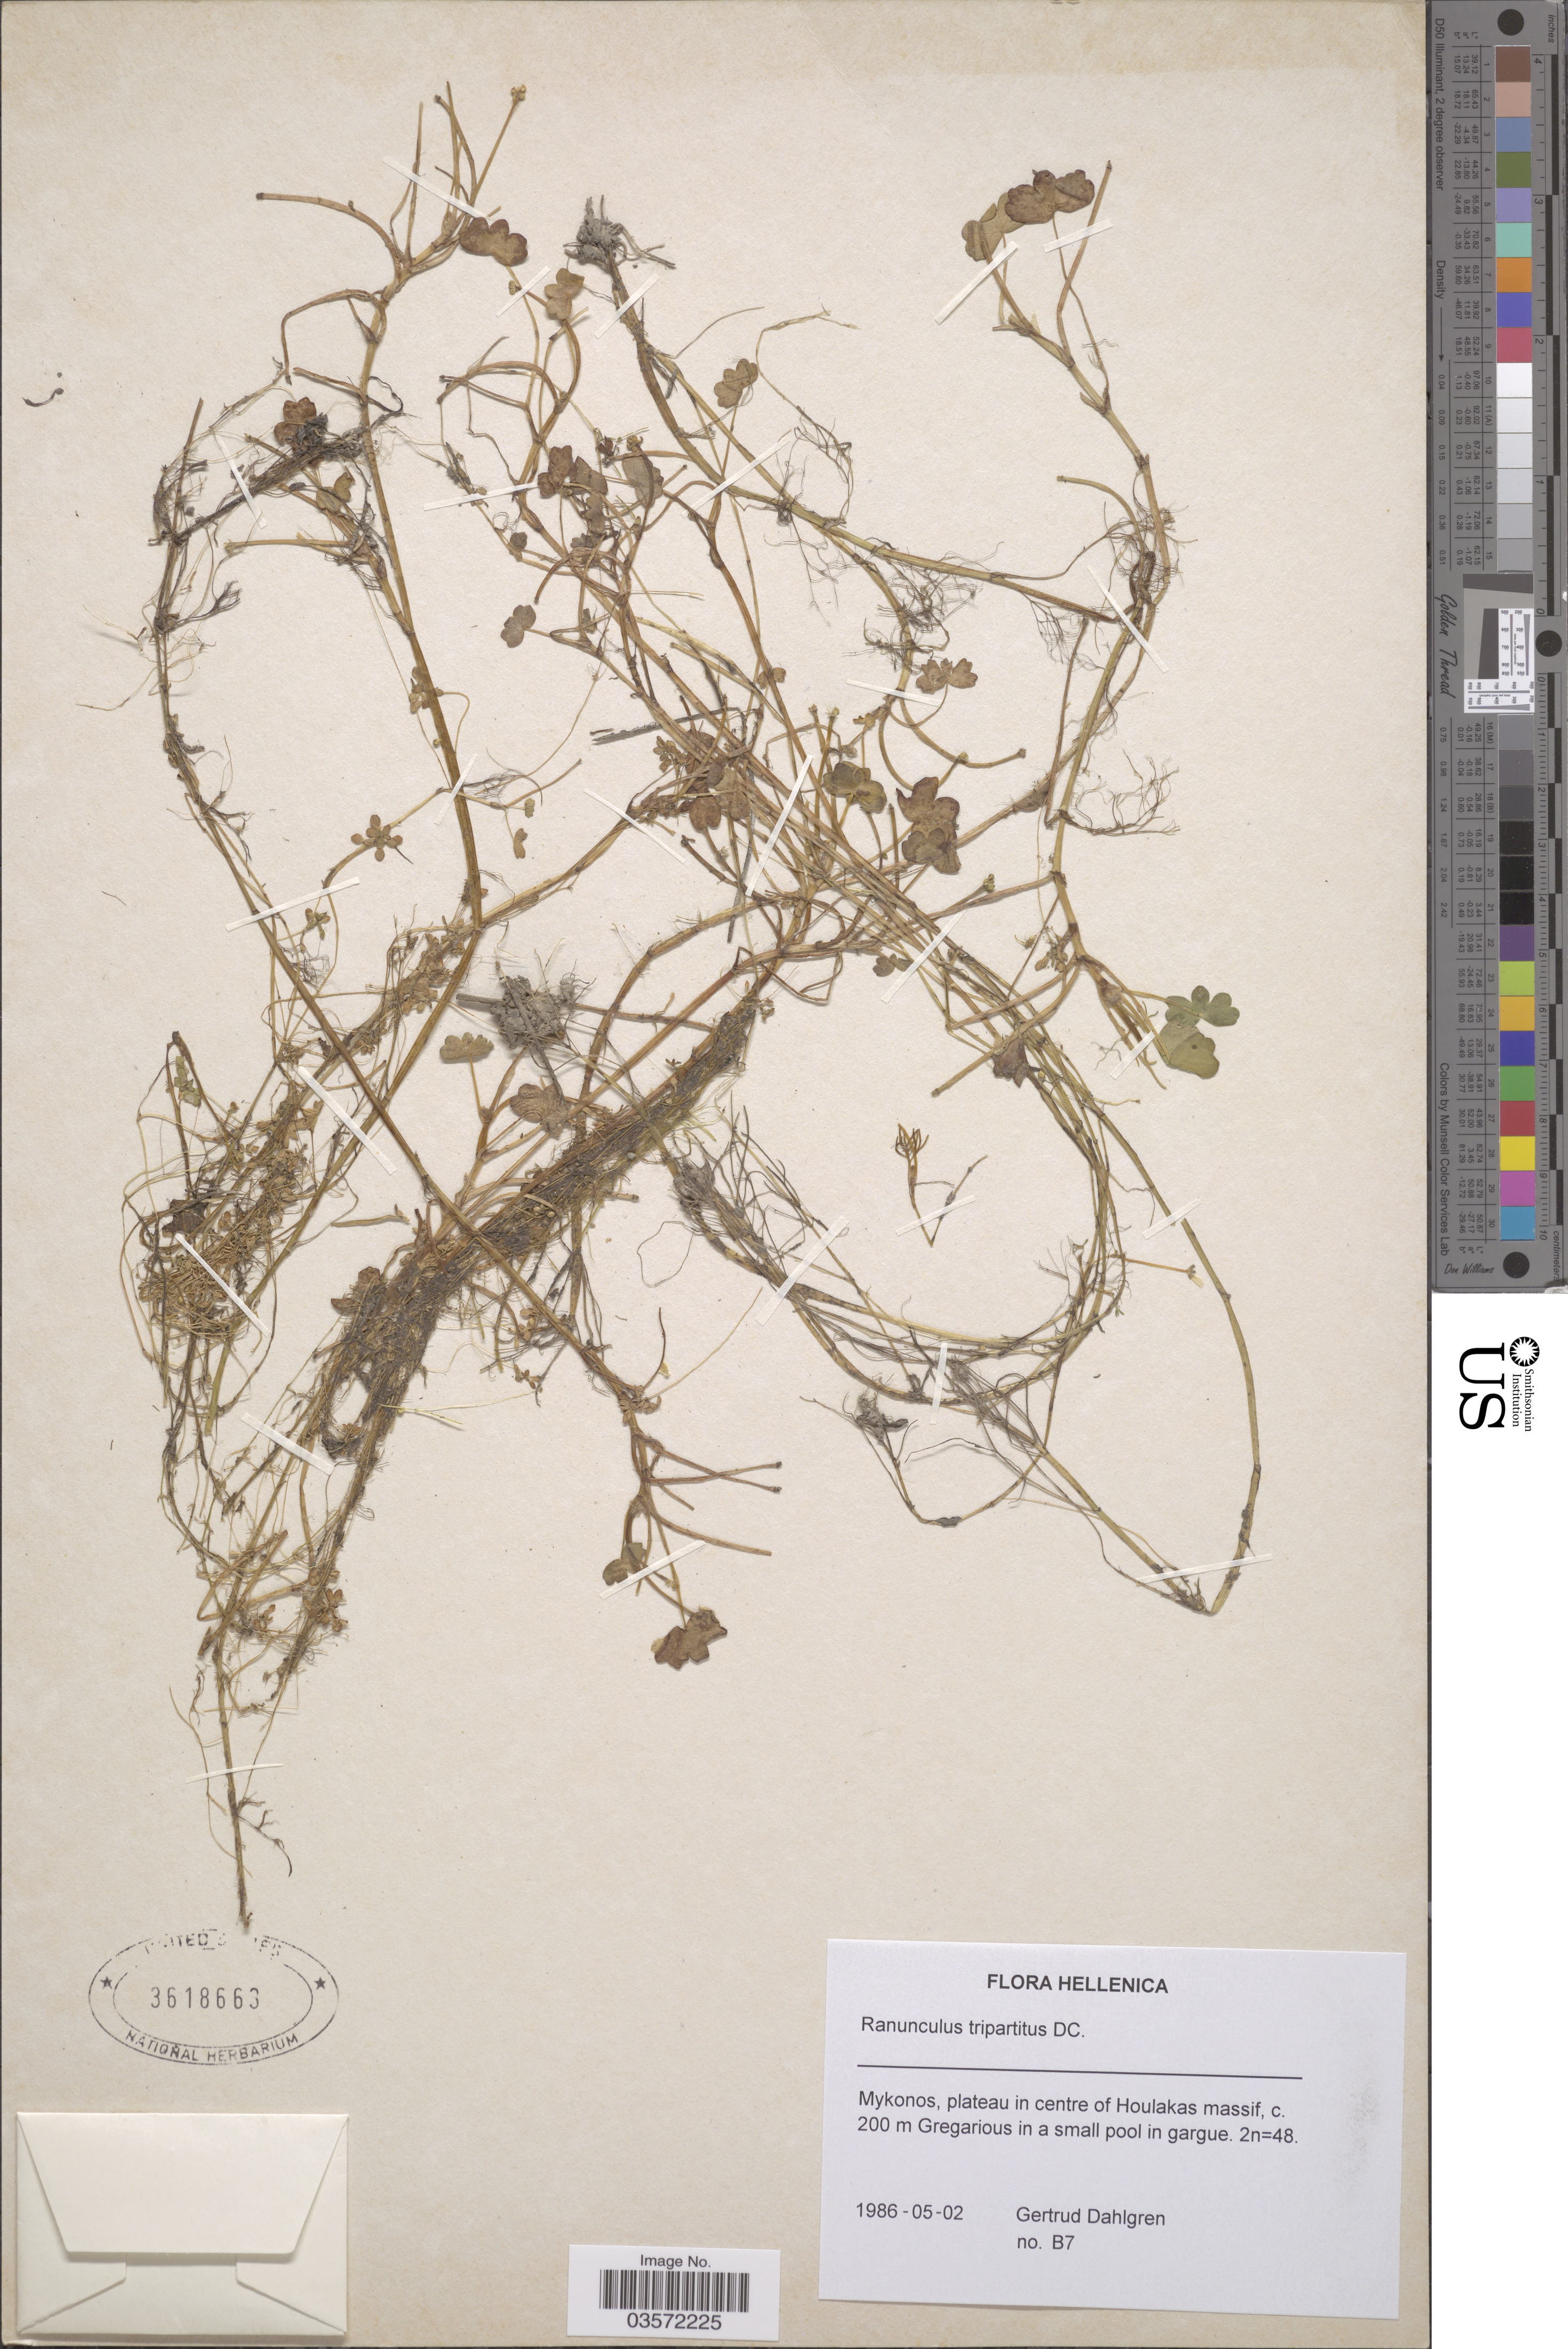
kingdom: Plantae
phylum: Tracheophyta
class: Magnoliopsida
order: Ranunculales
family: Ranunculaceae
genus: Ranunculus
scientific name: Ranunculus tripartitus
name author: DC.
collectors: G. Dahlgren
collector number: B7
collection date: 1986-05-02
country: Greece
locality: Hellenica. Mykonos, plateau in centre of Houlakas massif.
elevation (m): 200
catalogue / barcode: US 3618663